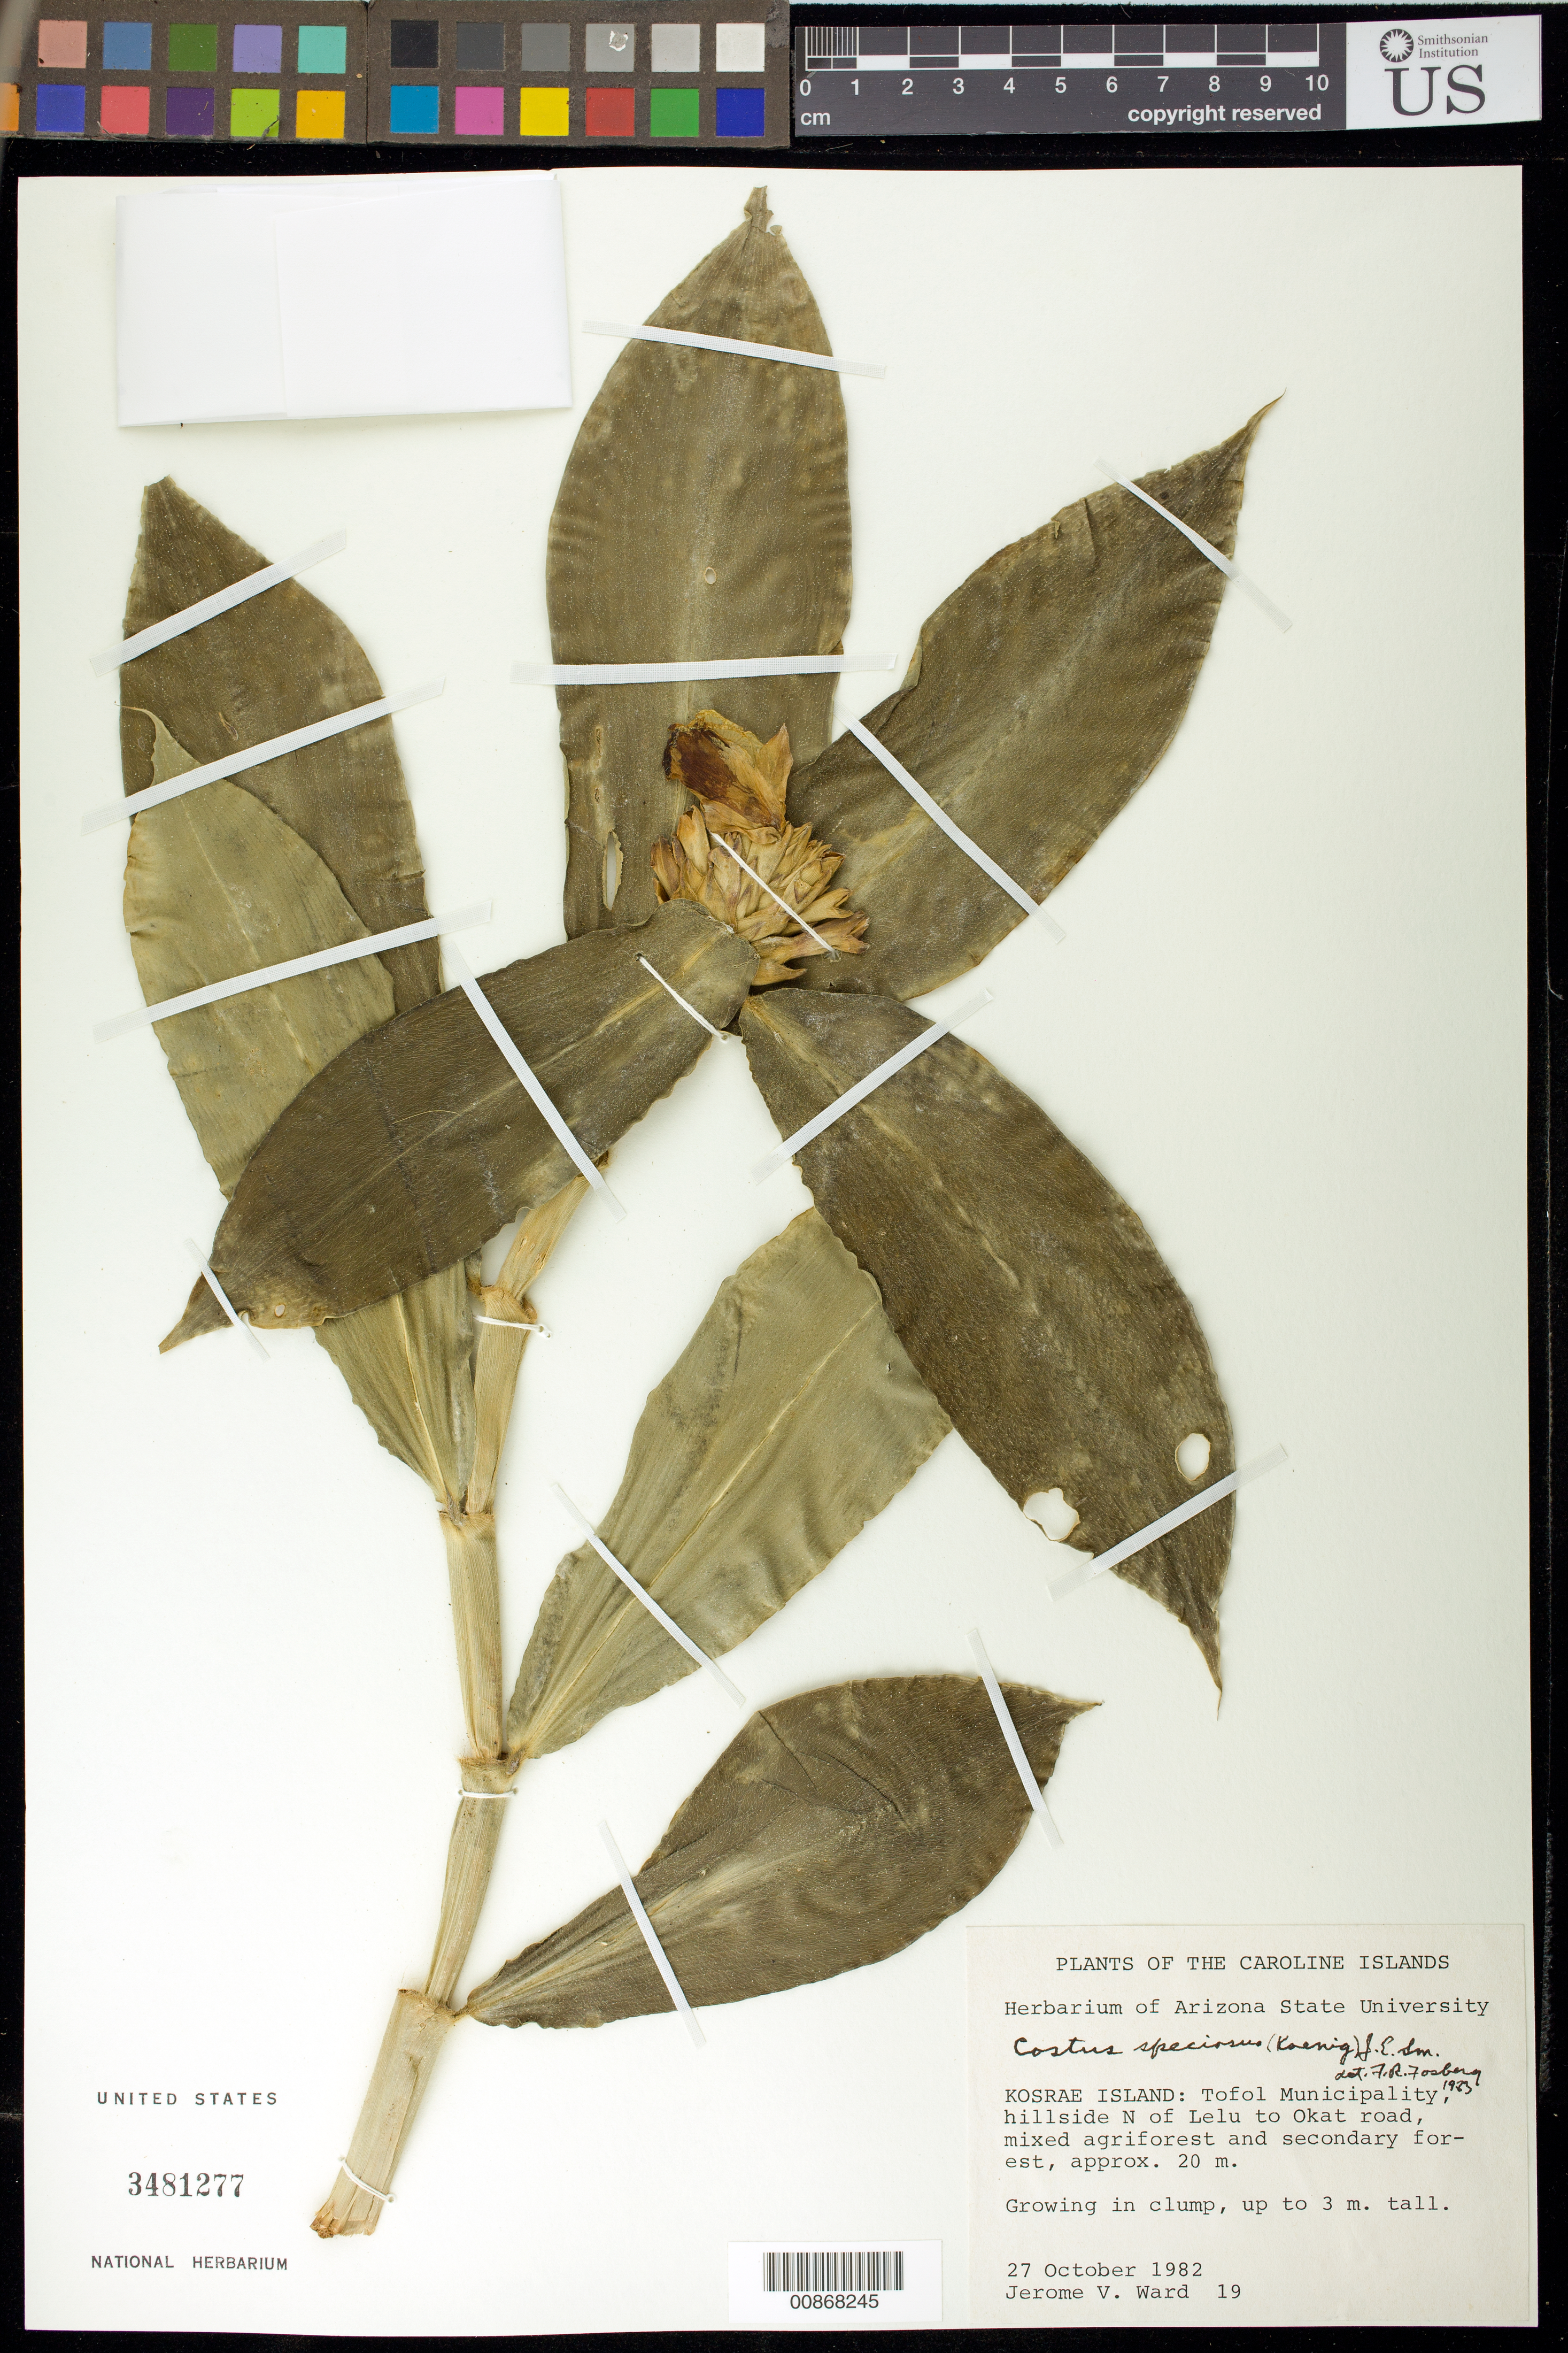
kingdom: Plantae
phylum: Tracheophyta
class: Liliopsida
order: Zingiberales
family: Costaceae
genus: Hellenia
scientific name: Hellenia speciosa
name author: (J. Koenig) S.R. Dutta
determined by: Wagner, W. L., (BOT), Smithsonian Institution - National Museum of Natural History (UNITED STATES)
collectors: J. V. Ward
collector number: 19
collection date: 1982-10-27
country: Micronesia, Federated States of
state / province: Kosrae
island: Kosrae [Kusaie]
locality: Tofol Municipality, hillside N of Lelu to Okat road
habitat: mixed agriforest and secondary forest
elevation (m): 20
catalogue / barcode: US 3481277